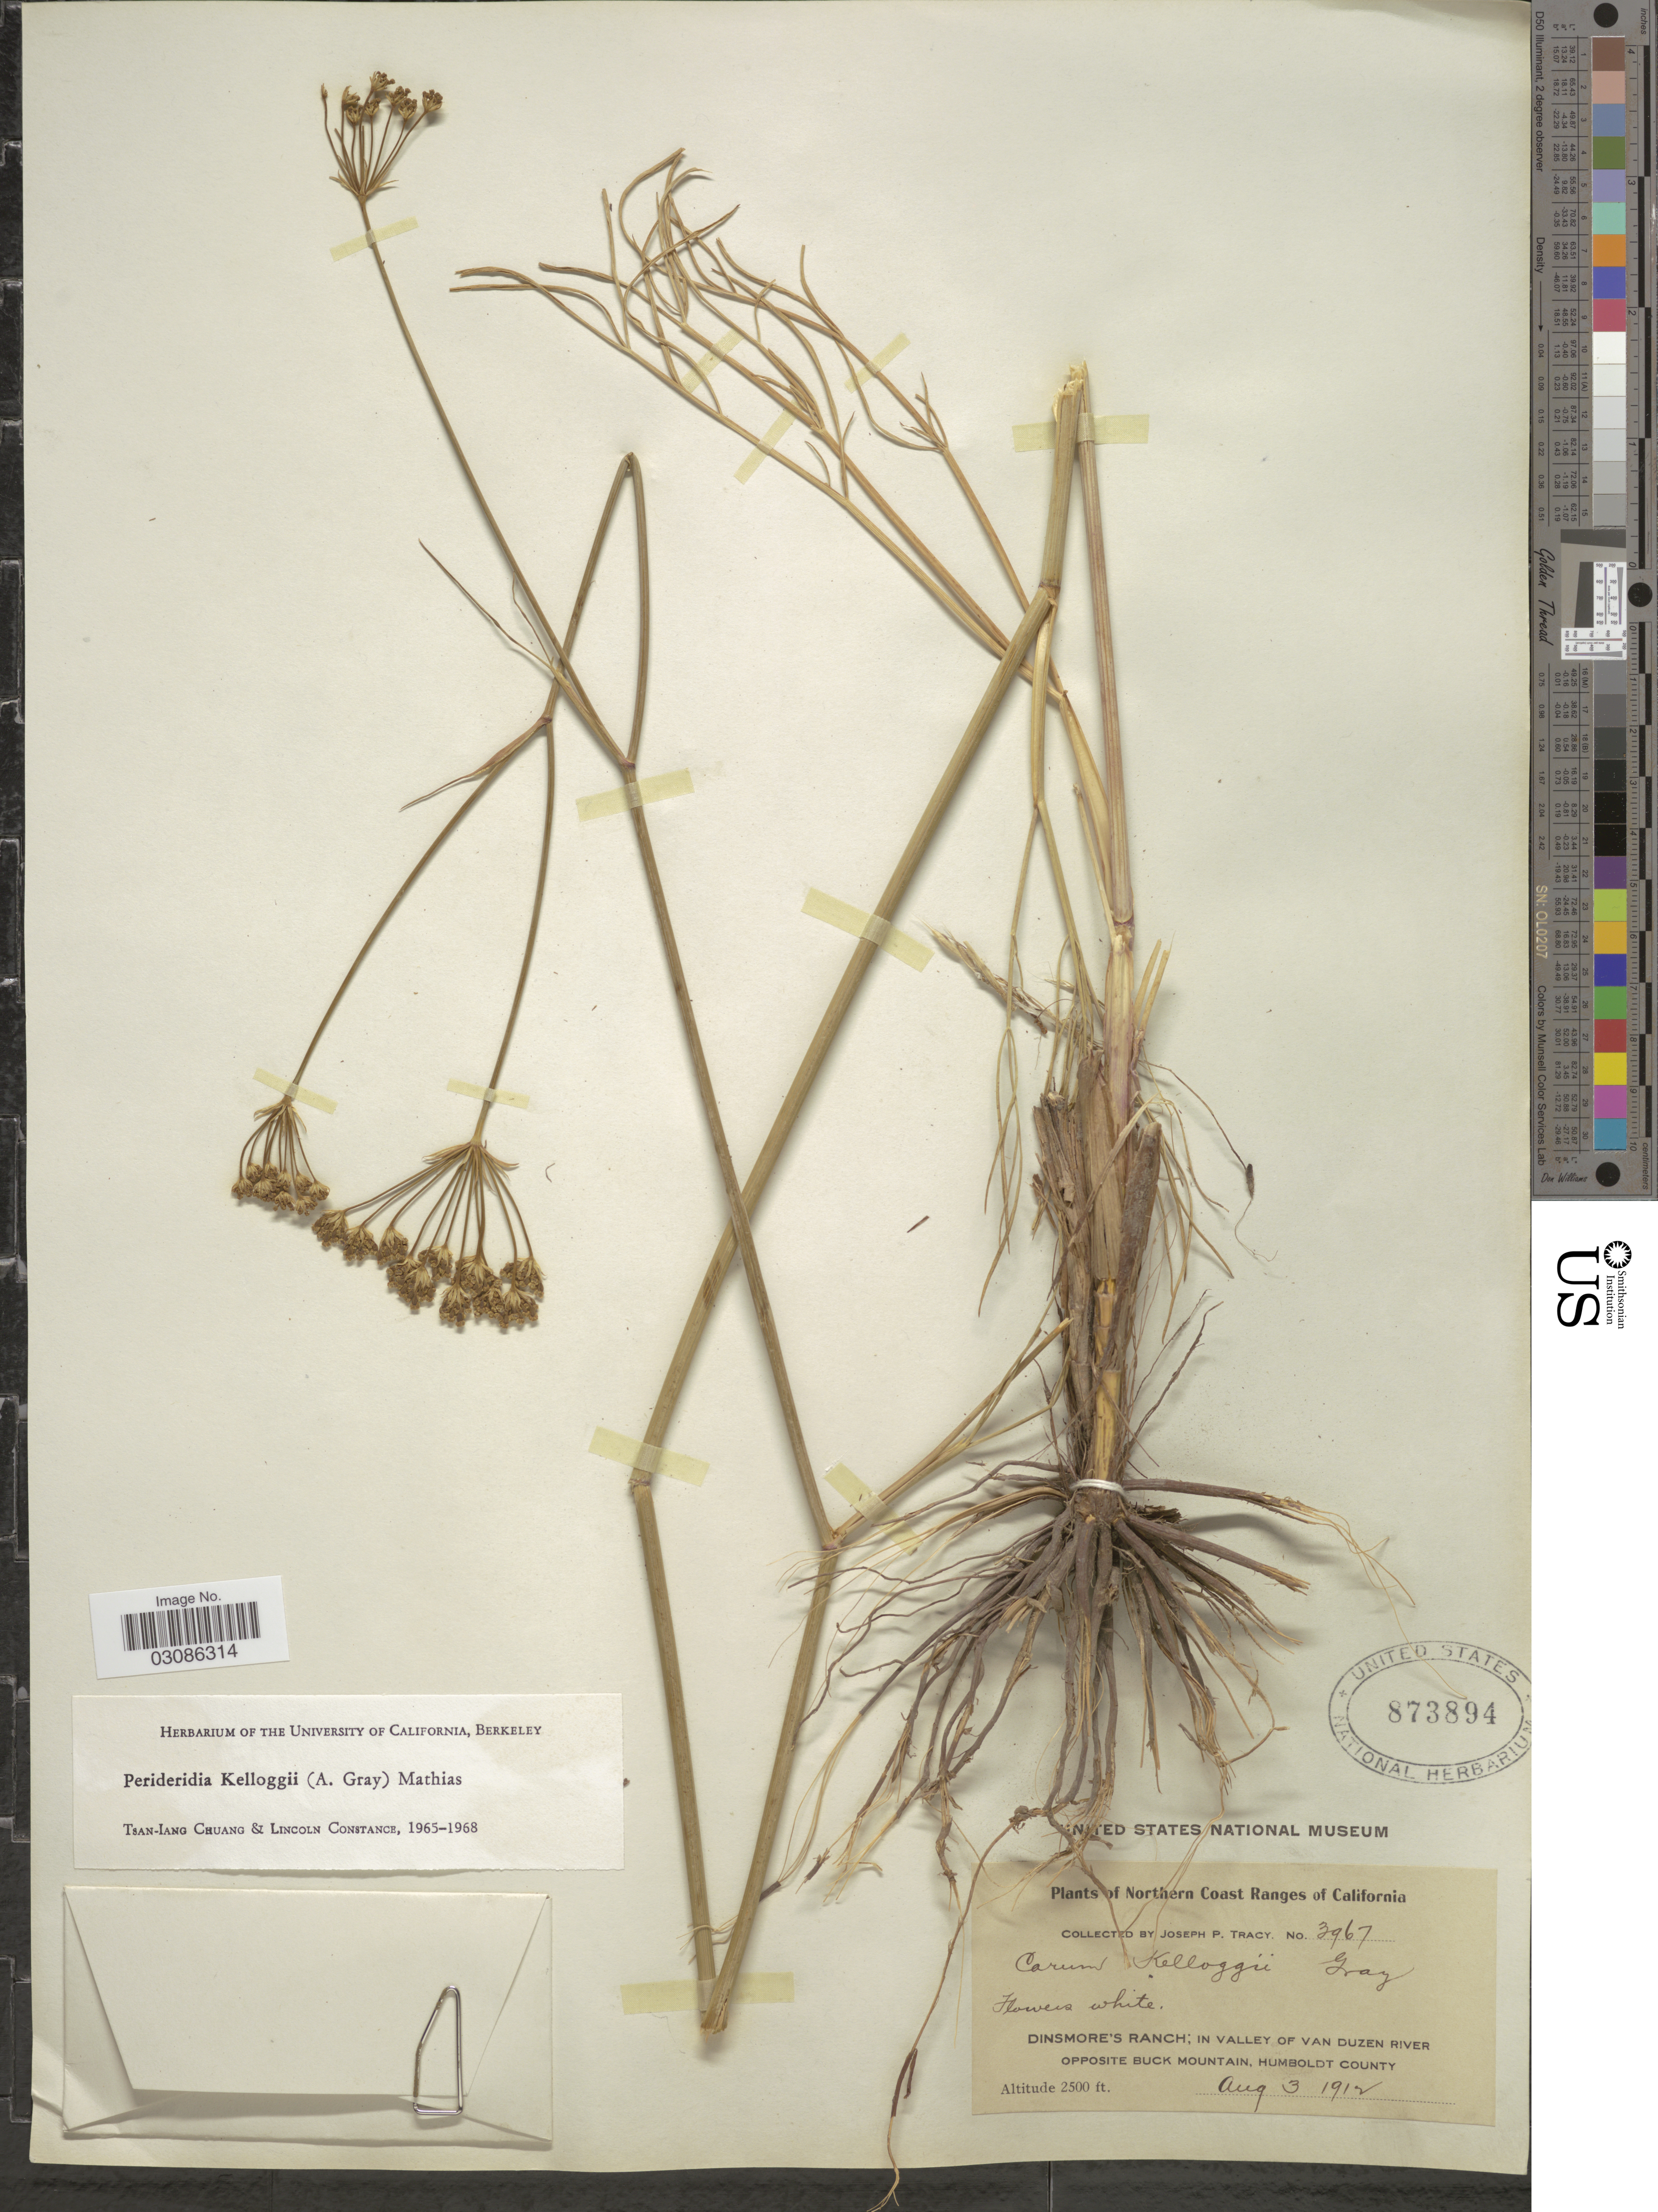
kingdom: Plantae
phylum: Tracheophyta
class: Magnoliopsida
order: Apiales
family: Apiaceae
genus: Perideridia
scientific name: Perideridia kelloggii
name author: (A. Gray) Mathias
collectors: J. Tracy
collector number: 3967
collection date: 1912-08-03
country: United States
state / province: California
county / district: Humboldt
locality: Northern Coast Ranges of California, Dinsmore's Ranch; In Valley of Van Duzen River opposite Buck Mountain, Humboldt County.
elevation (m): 762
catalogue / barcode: US 873894